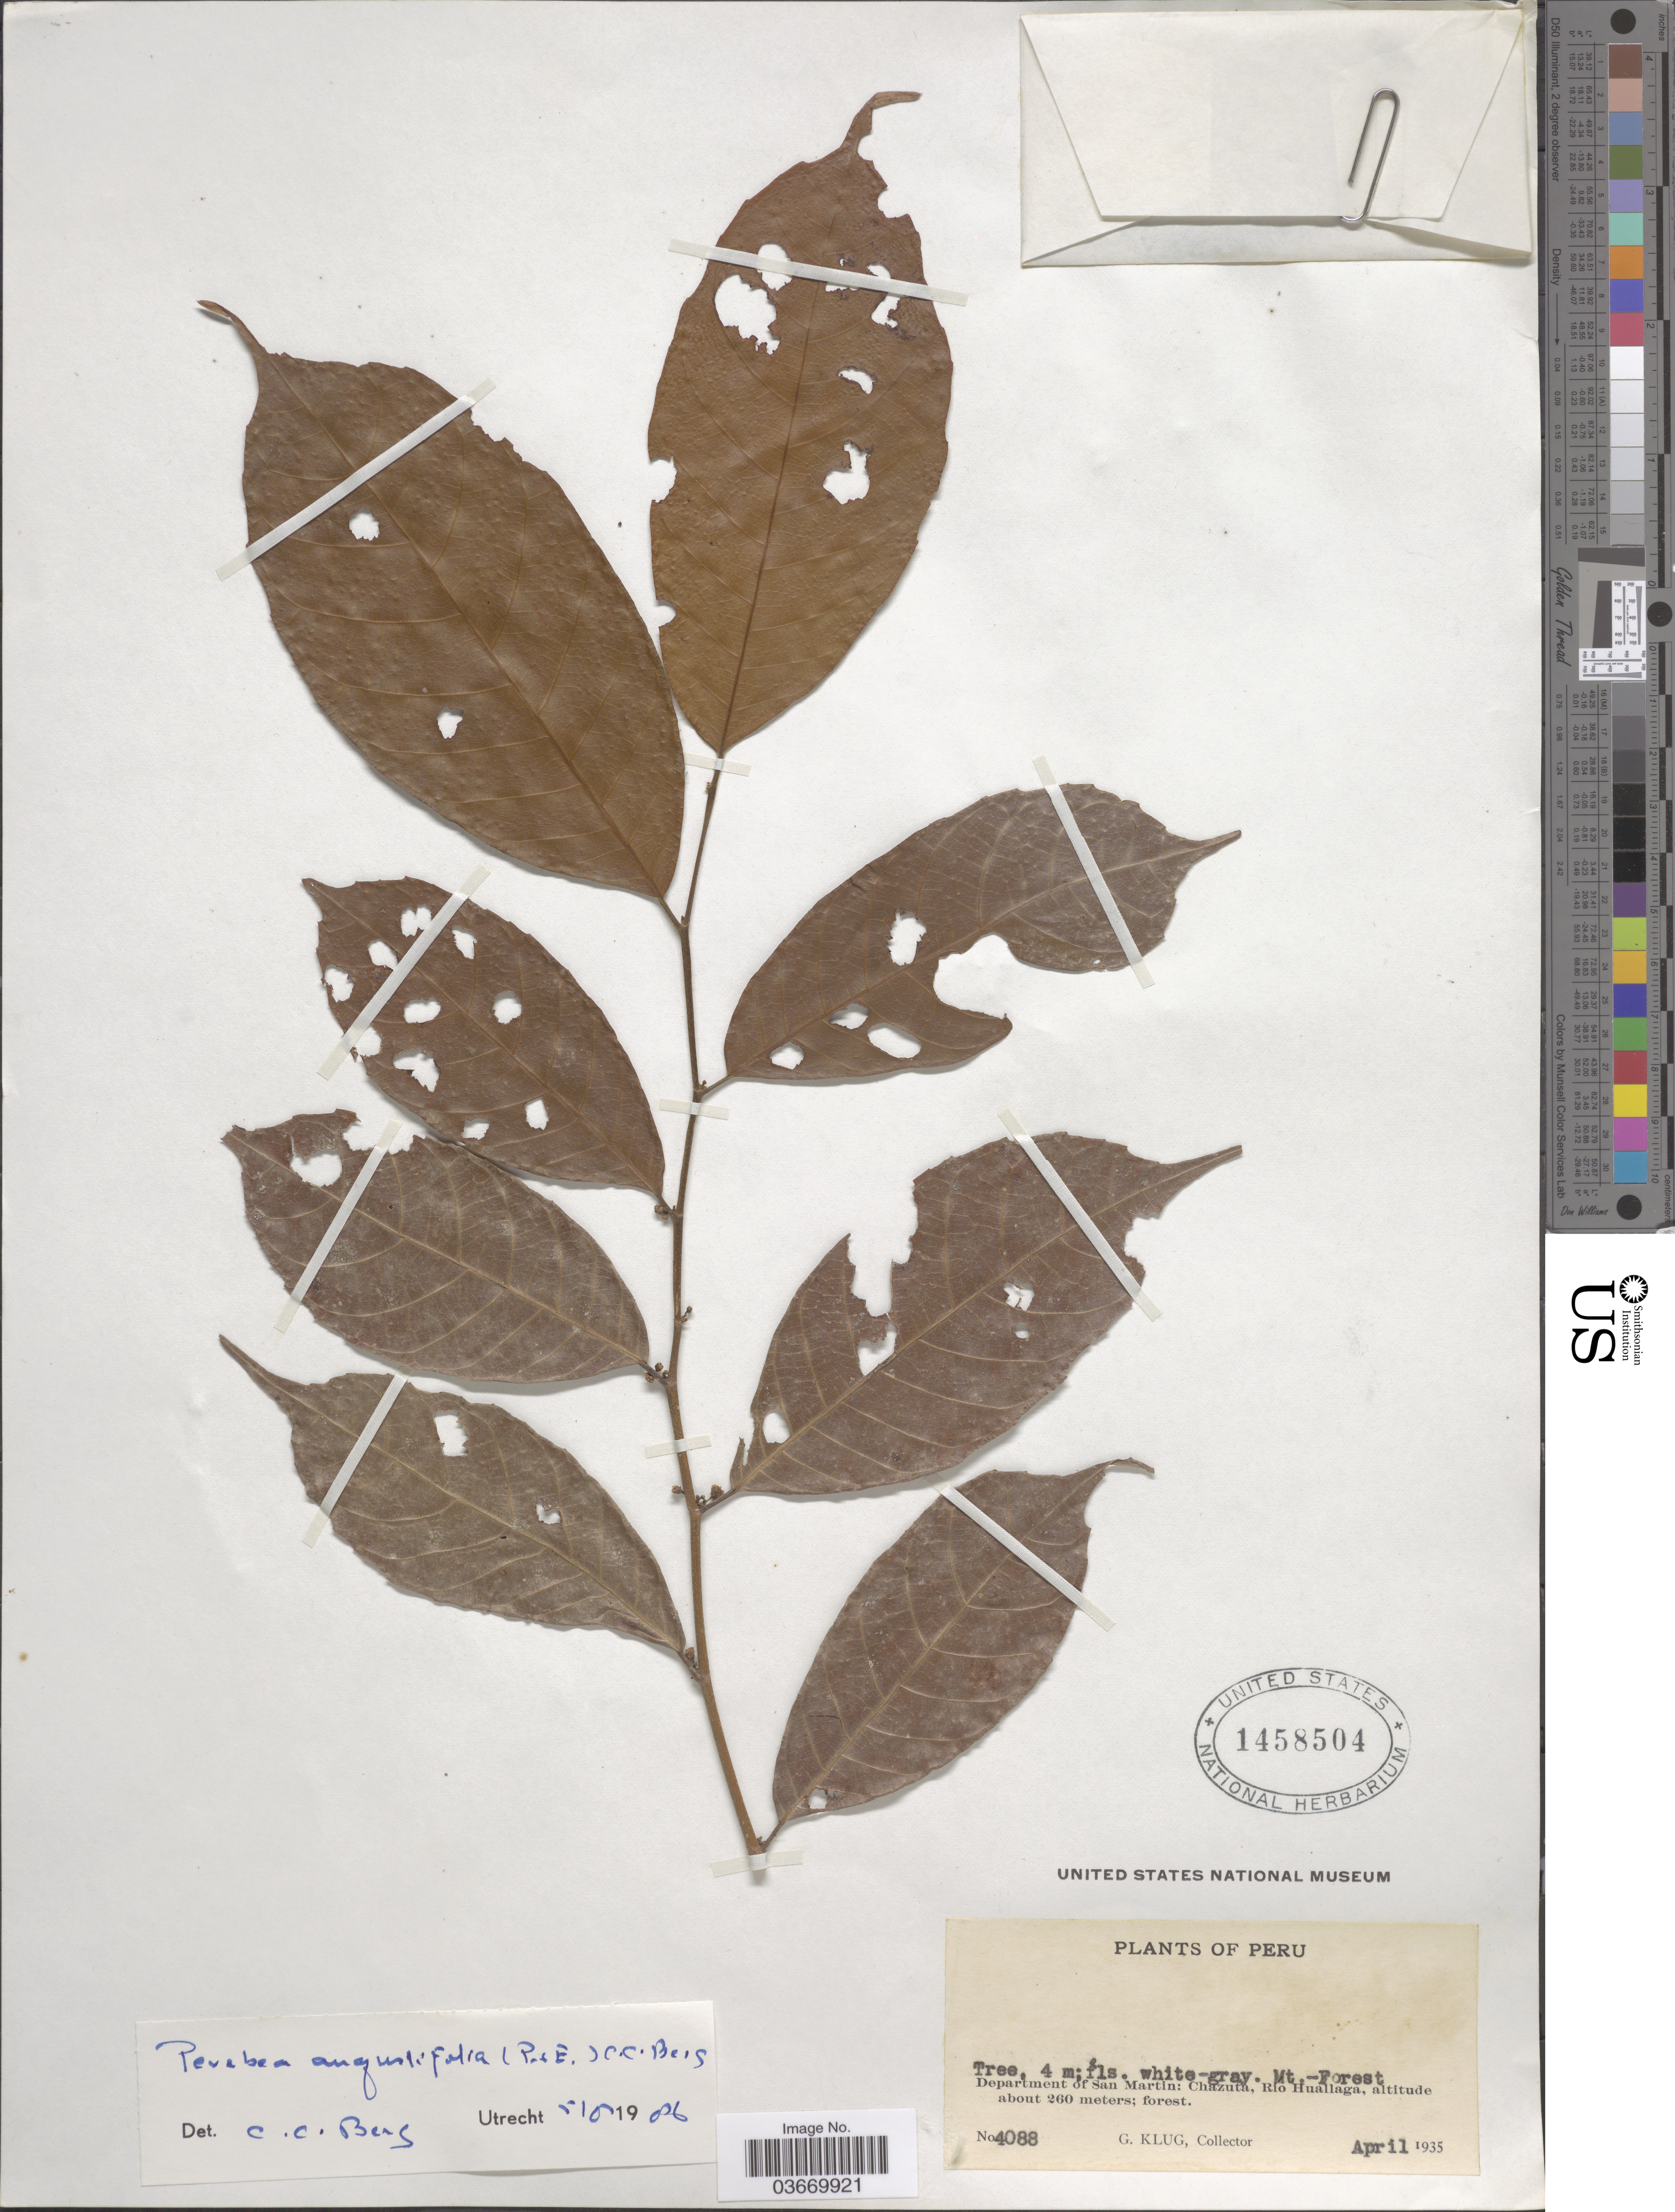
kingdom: Plantae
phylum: Tracheophyta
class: Magnoliopsida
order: Rosales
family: Moraceae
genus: Perebea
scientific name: Perebea angustifolia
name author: (Poepp. & Endl.) C.C. Berg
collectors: G. Klug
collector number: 4088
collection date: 1935-04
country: Peru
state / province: San Martín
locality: Department of San Martin: Chazuta, Rio Huallaga.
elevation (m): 260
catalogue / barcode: US 1458504